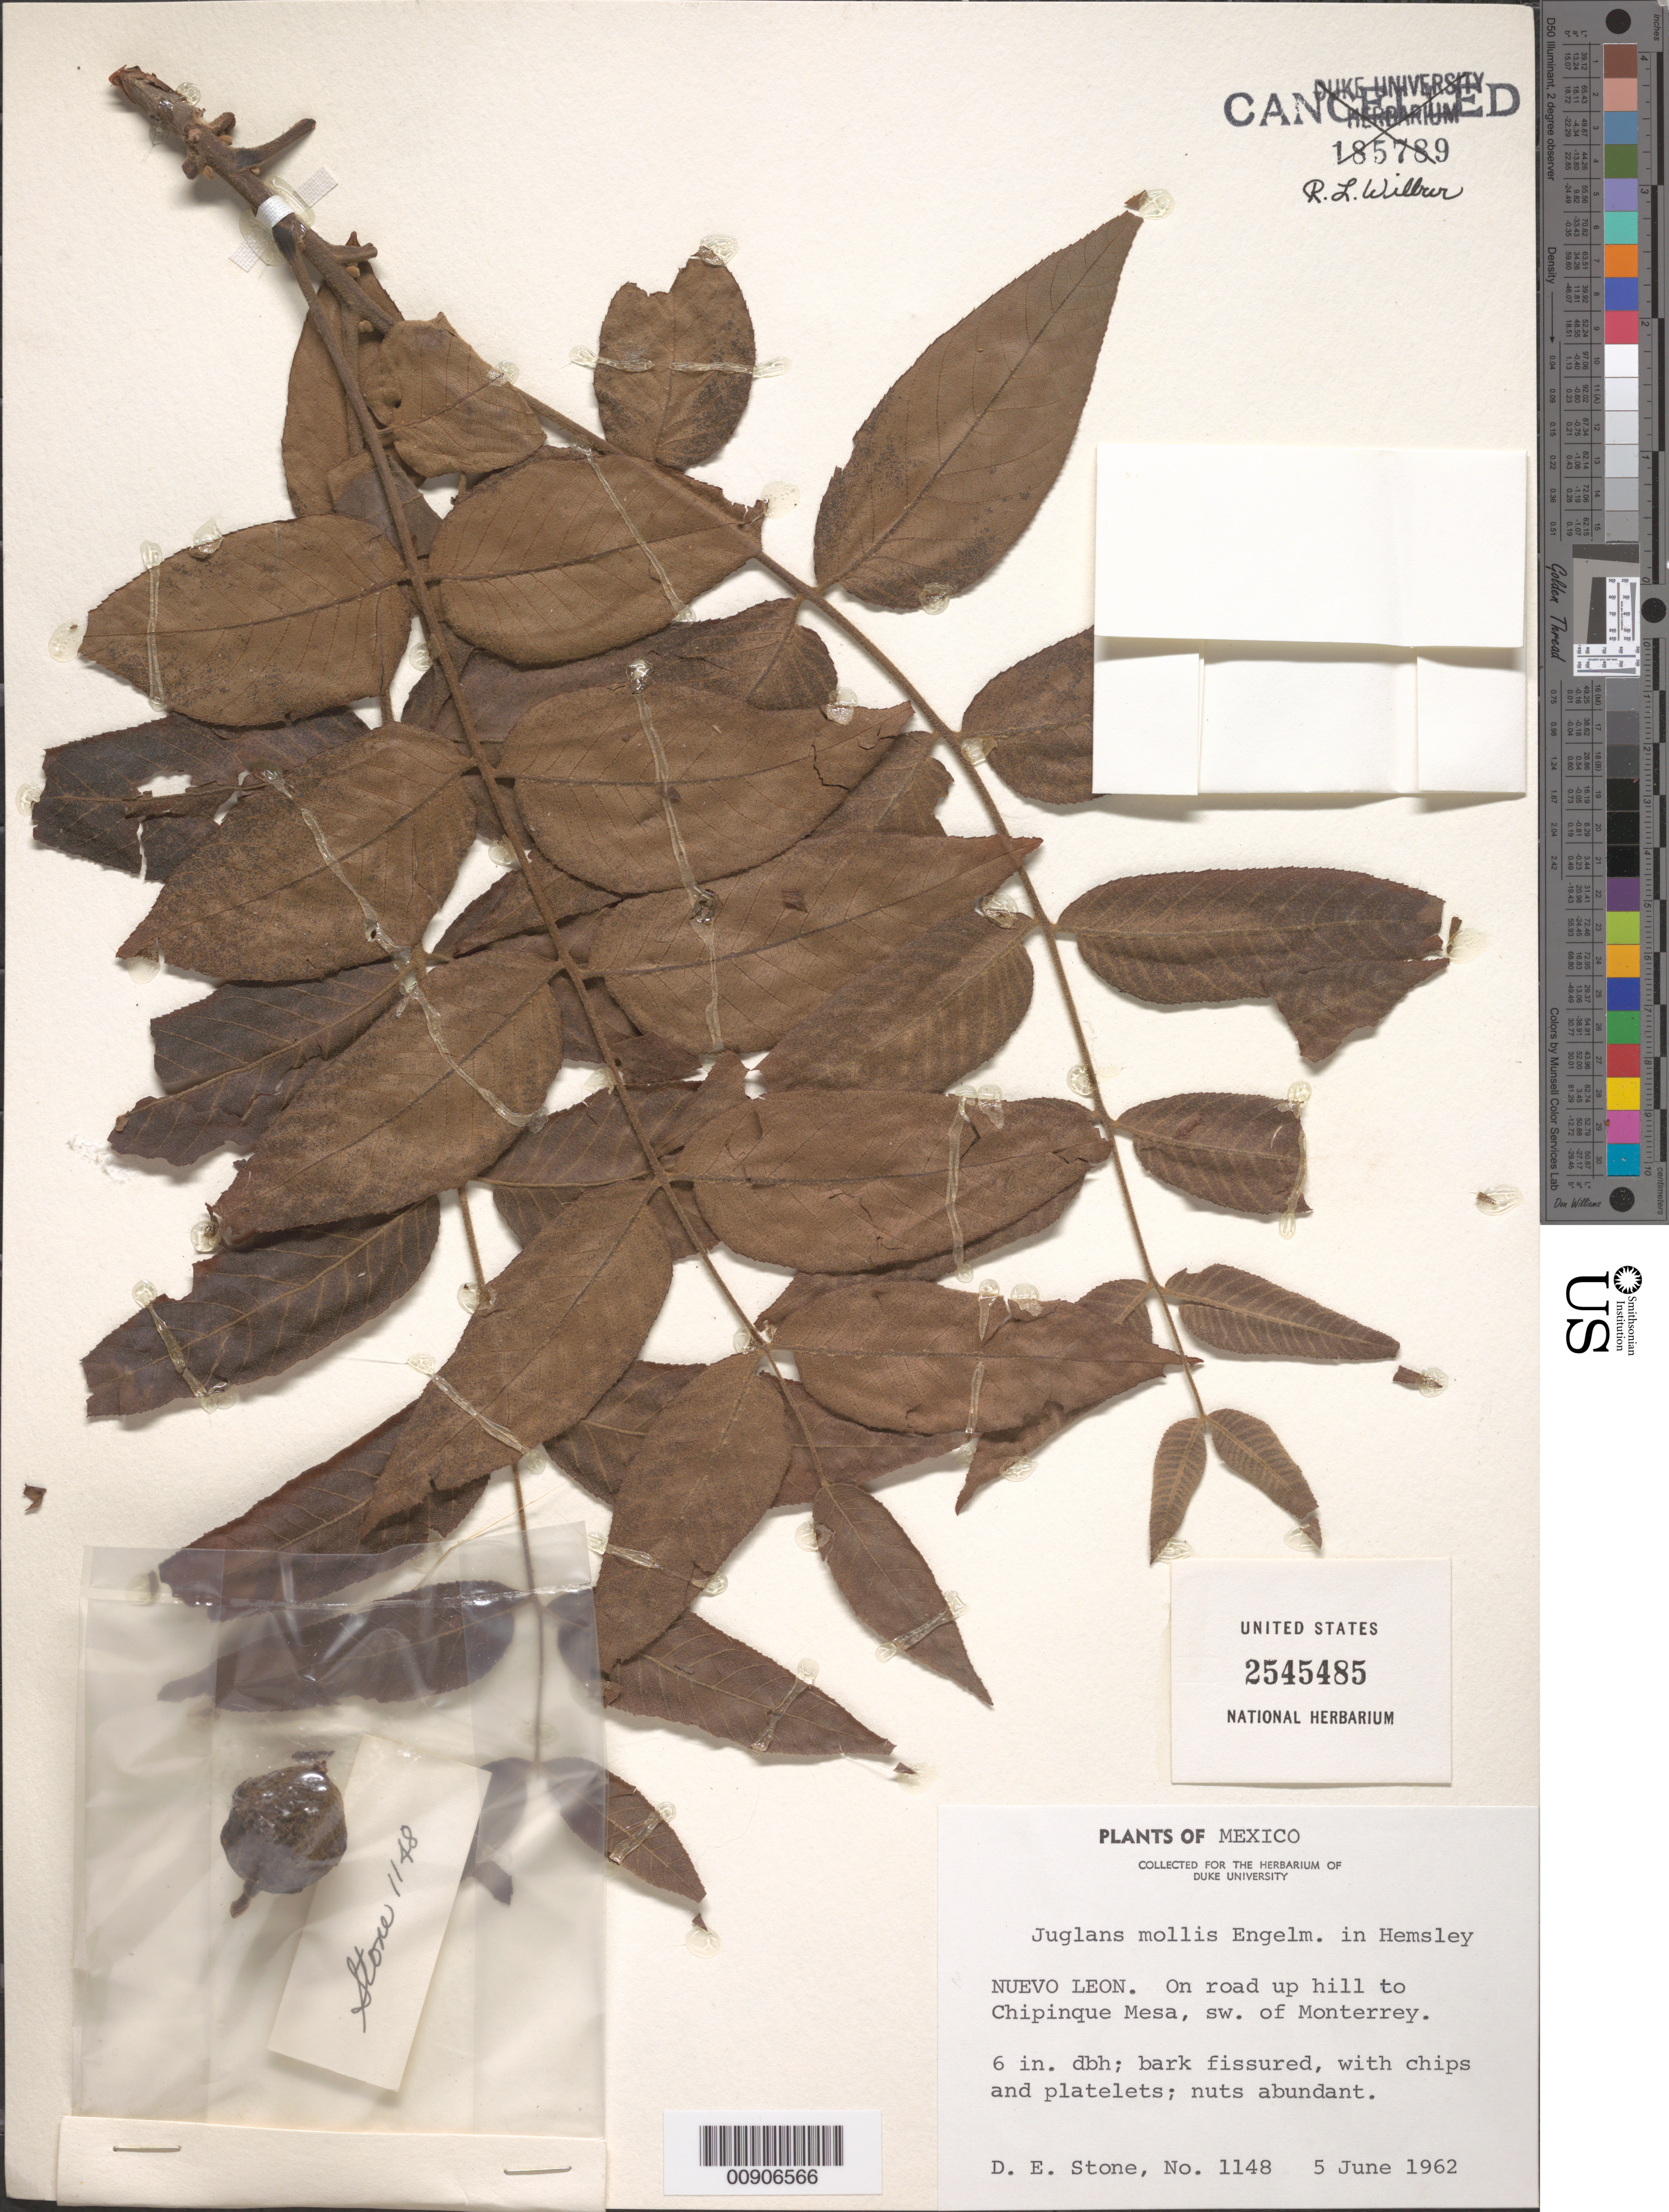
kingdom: Plantae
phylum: Tracheophyta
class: Magnoliopsida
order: Fagales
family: Juglandaceae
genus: Juglans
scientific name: Juglans mollis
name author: Engelm. ex Hemsl.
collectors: D. E. Stone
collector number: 1148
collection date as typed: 05 Jun 1962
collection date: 1962-06-05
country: Mexico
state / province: Nuevo León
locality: Nuevo León. On road up hill to Chipinque Mesa, SW of Monterrey.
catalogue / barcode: US 2545485